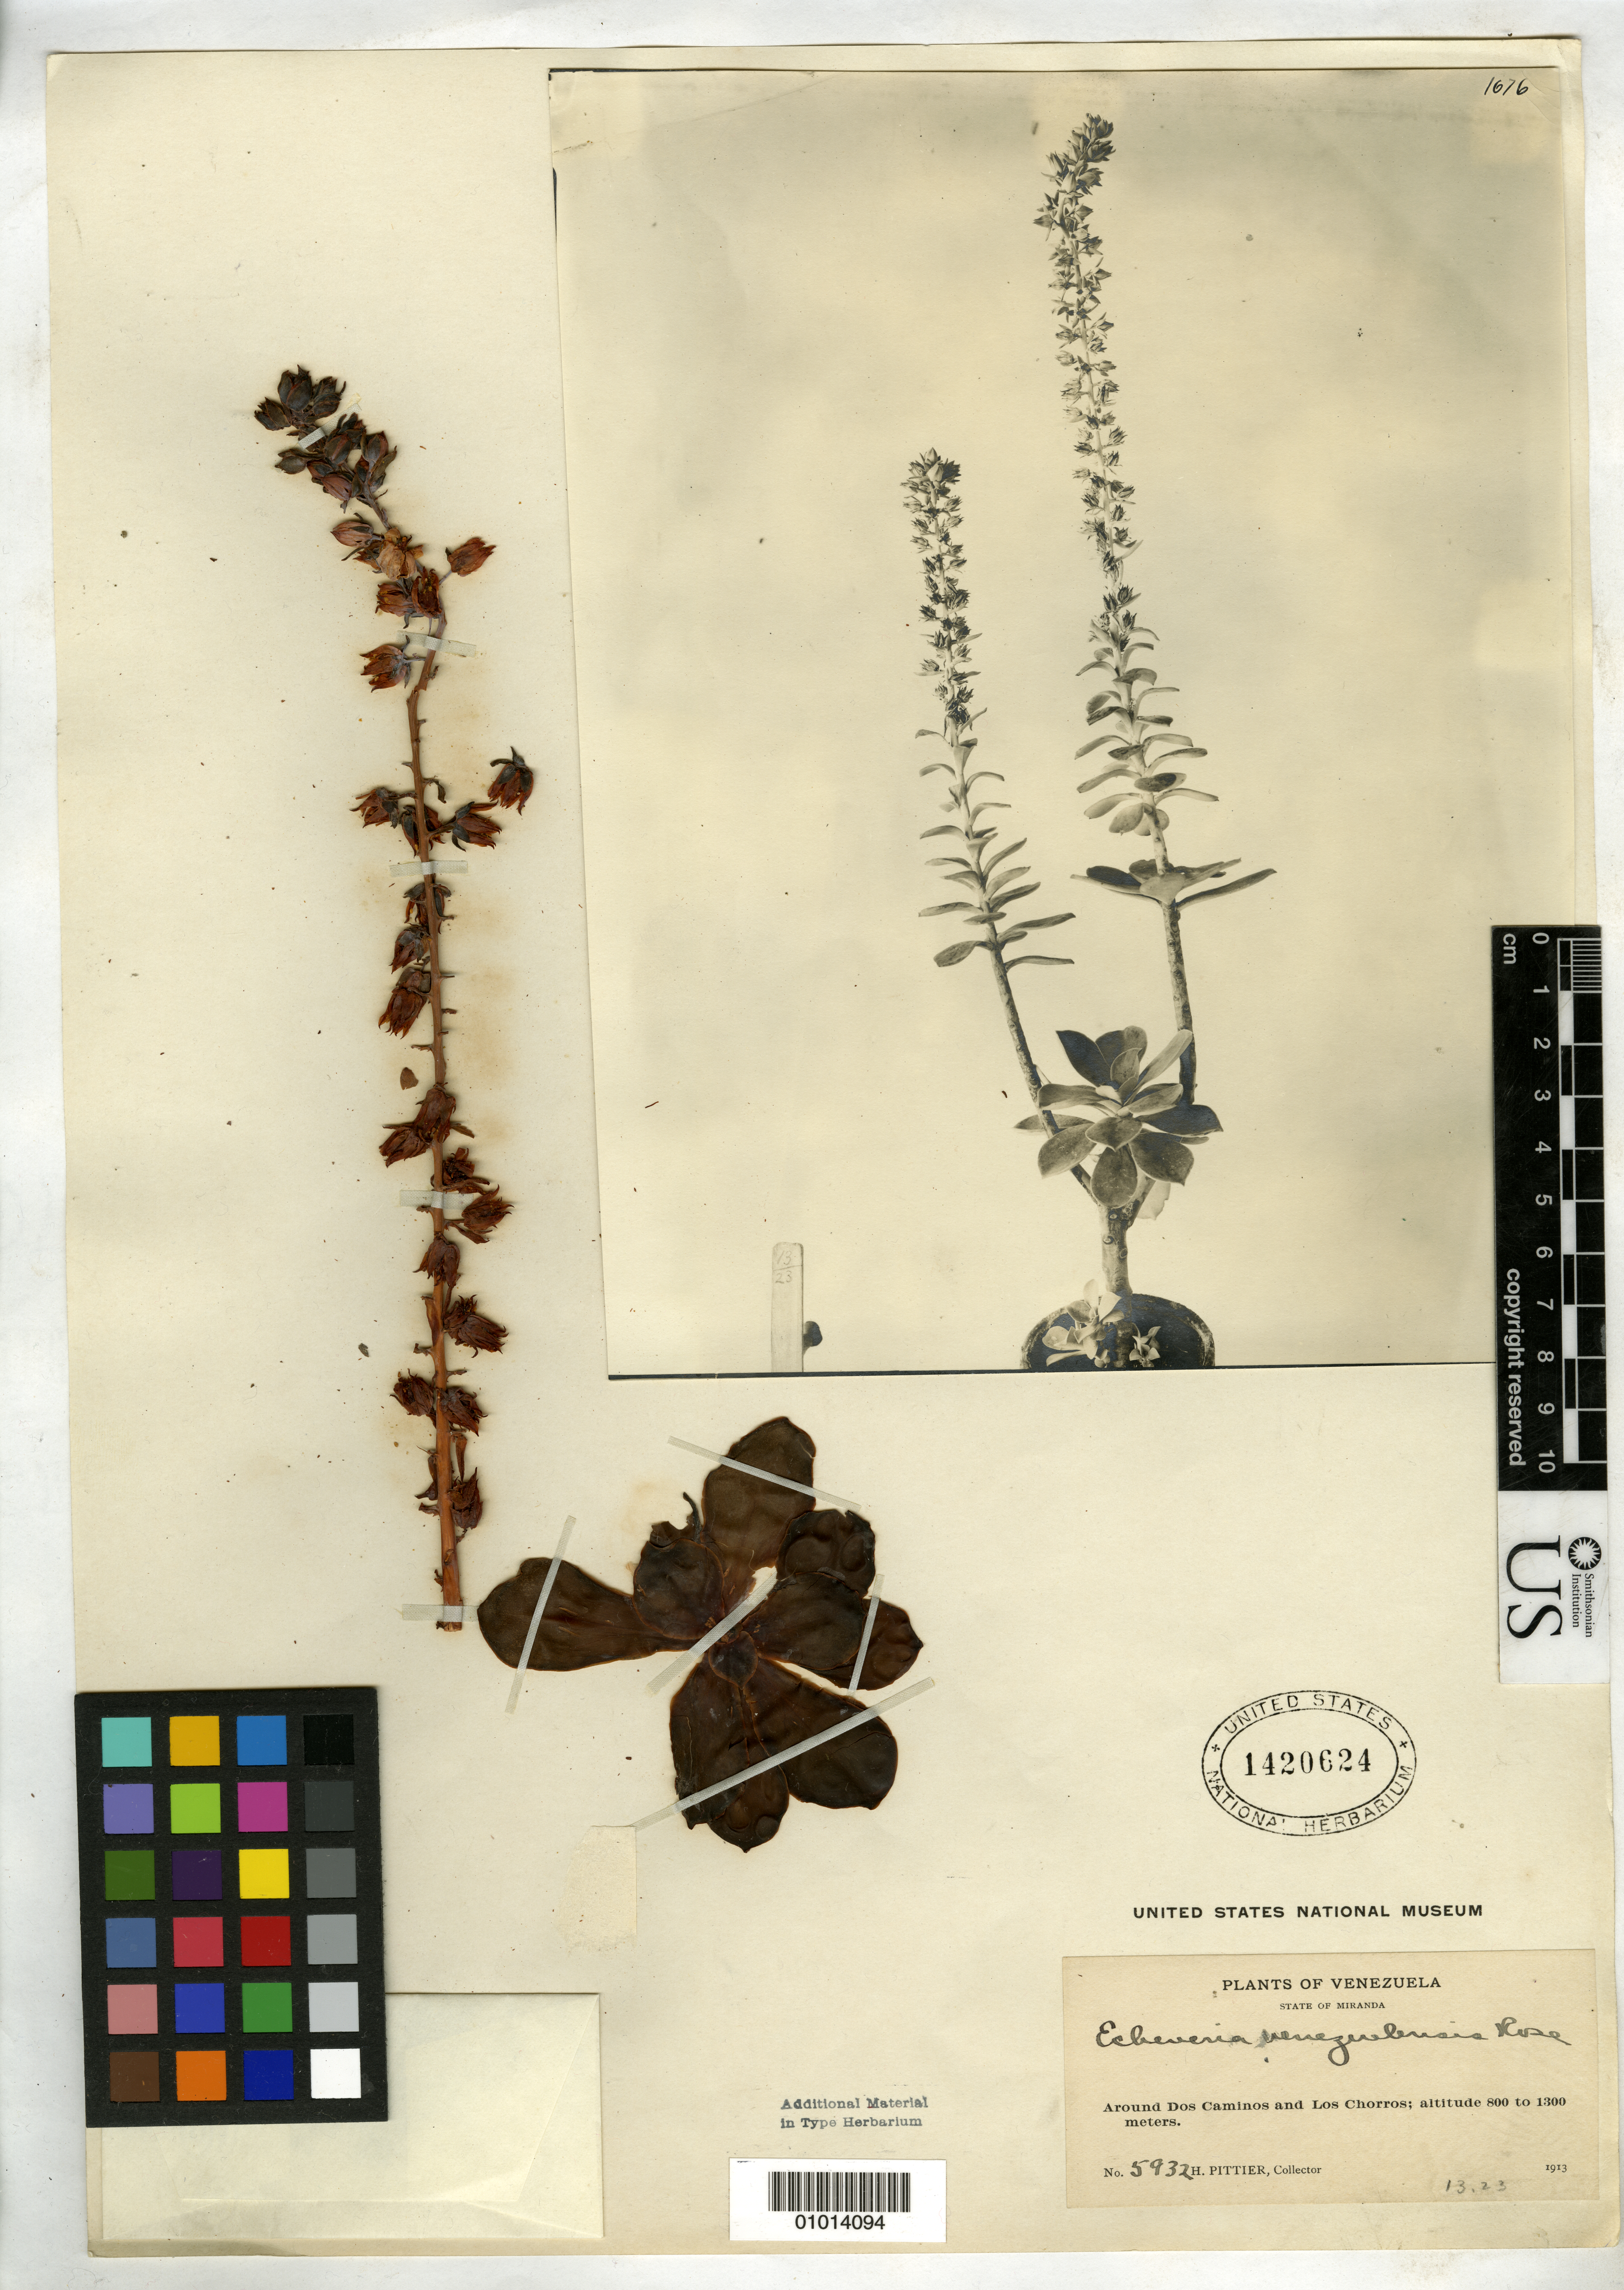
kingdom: Plantae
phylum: Tracheophyta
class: Magnoliopsida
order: Saxifragales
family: Crassulaceae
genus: Echeveria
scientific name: Echeveria venezuelensis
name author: Rose in L.H. Bailey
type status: Isotype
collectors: H. F. Pittier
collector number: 5932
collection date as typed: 1913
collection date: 1913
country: Venezuela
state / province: Miranda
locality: Around dos Caminos and Los Chorros.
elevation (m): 800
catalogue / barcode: US 1420624